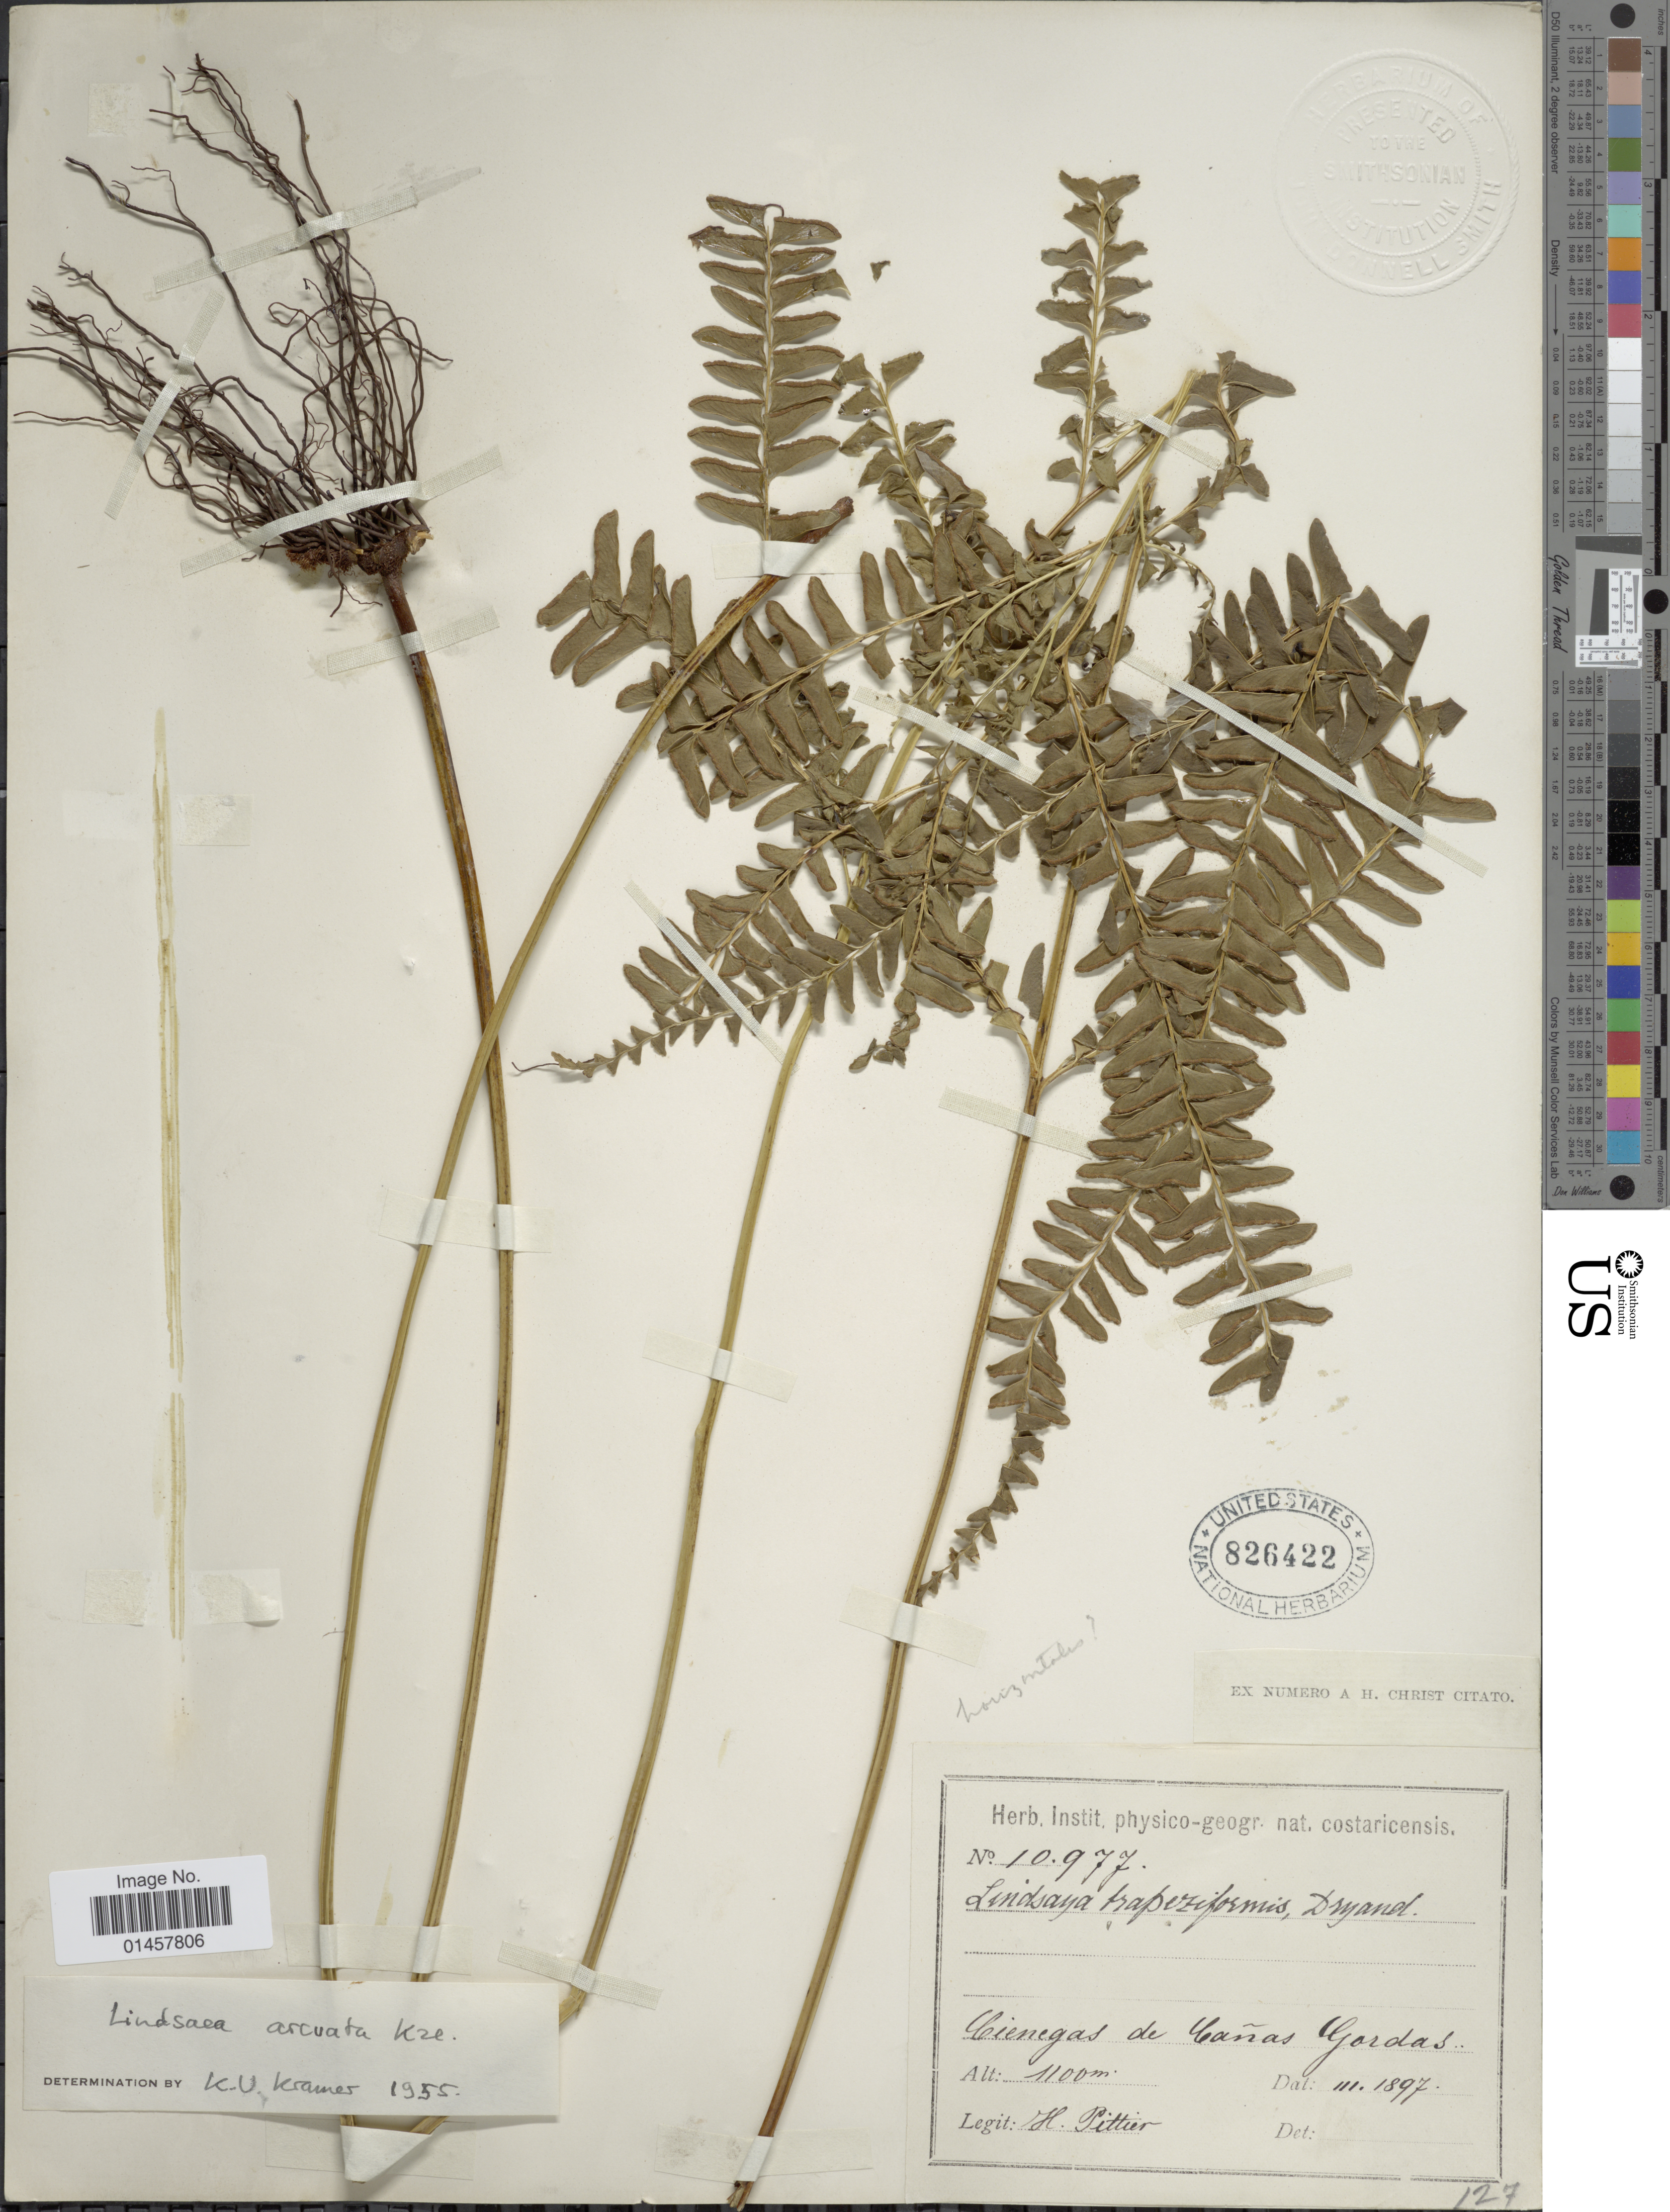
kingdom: Plantae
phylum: Tracheophyta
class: Polypodiopsida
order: Polypodiales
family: Lindsaeaceae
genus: Lindsaea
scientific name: Lindsaea arcuata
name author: Kunze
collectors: H. F. Pittier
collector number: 10977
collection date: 1897-03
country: Costa Rica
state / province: Puntarenas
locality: Cañas Gordas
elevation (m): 1100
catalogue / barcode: US 826422